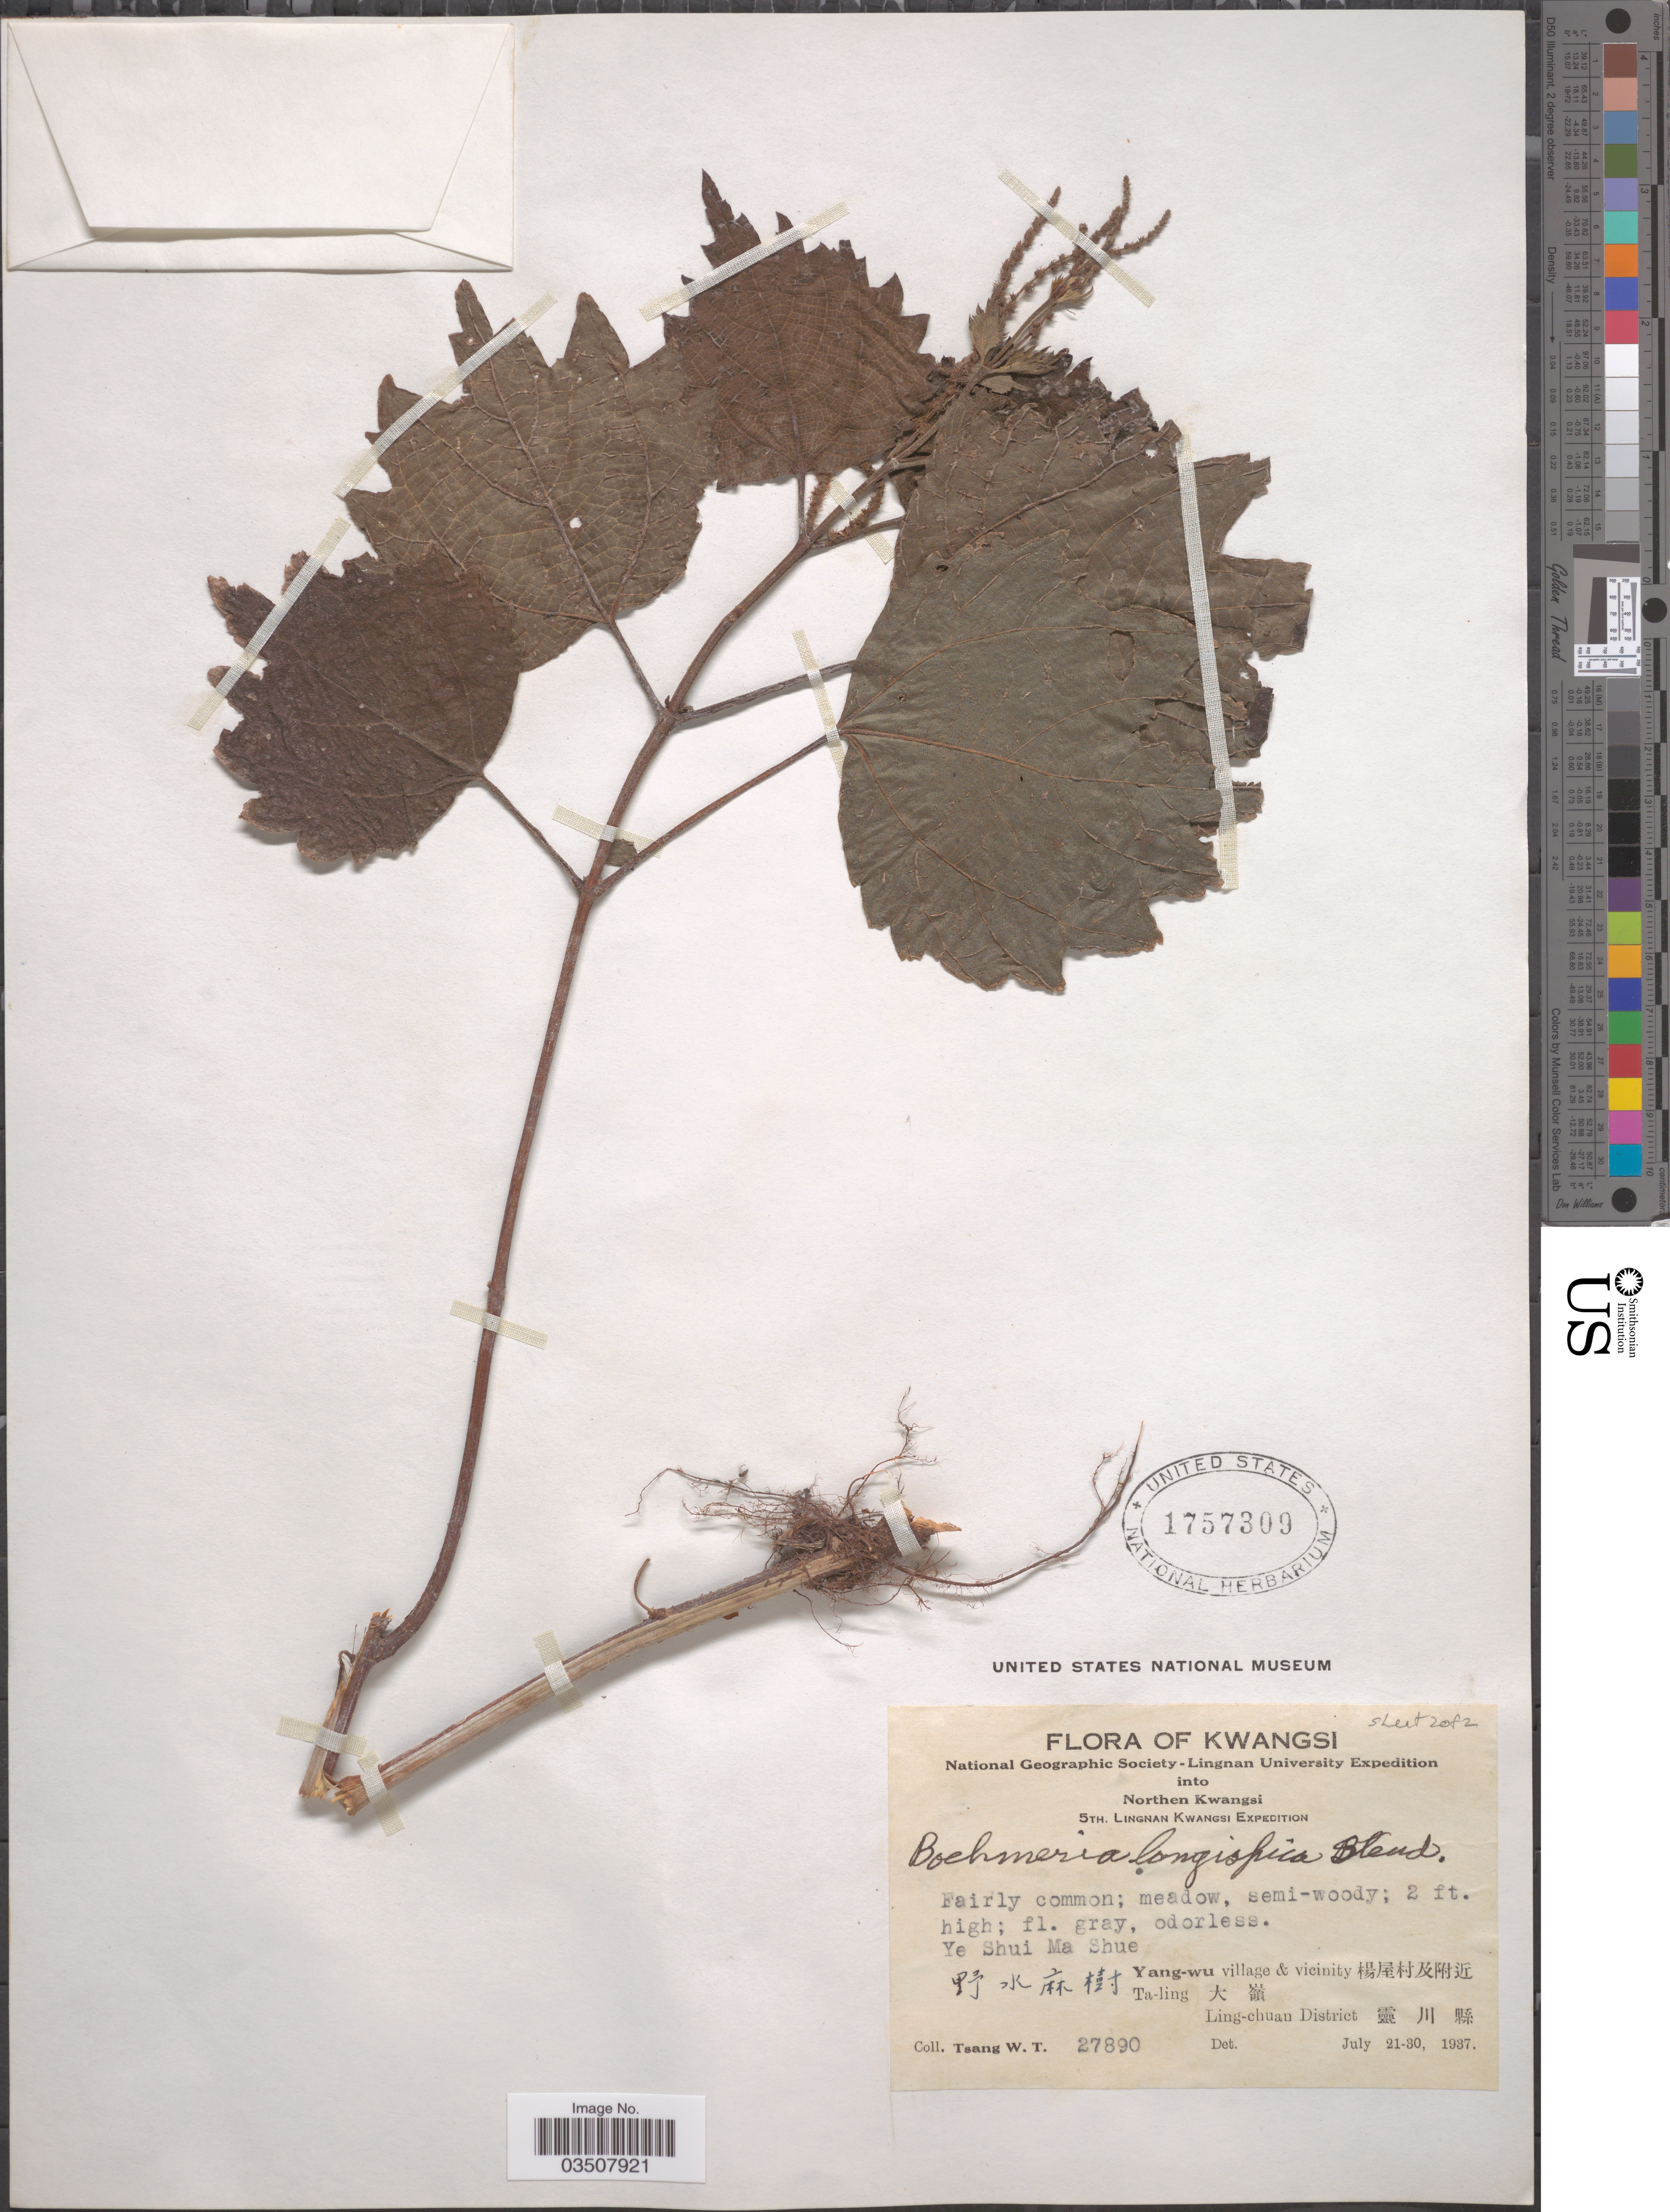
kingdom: Plantae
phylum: Tracheophyta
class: Magnoliopsida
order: Rosales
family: Urticaceae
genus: Boehmeria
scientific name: Boehmeria japonica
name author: (L. f.) Miq.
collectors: W. T. Tsang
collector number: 27890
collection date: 1937-07-21/1937-07-30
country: China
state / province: Guangxi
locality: Kwangsi. Northen Kwangsi. Ye Shui Ma Shue X. Yang-wu village & vicinity X. Ta-ling X. Ling-chuang District X.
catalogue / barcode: US 1757309